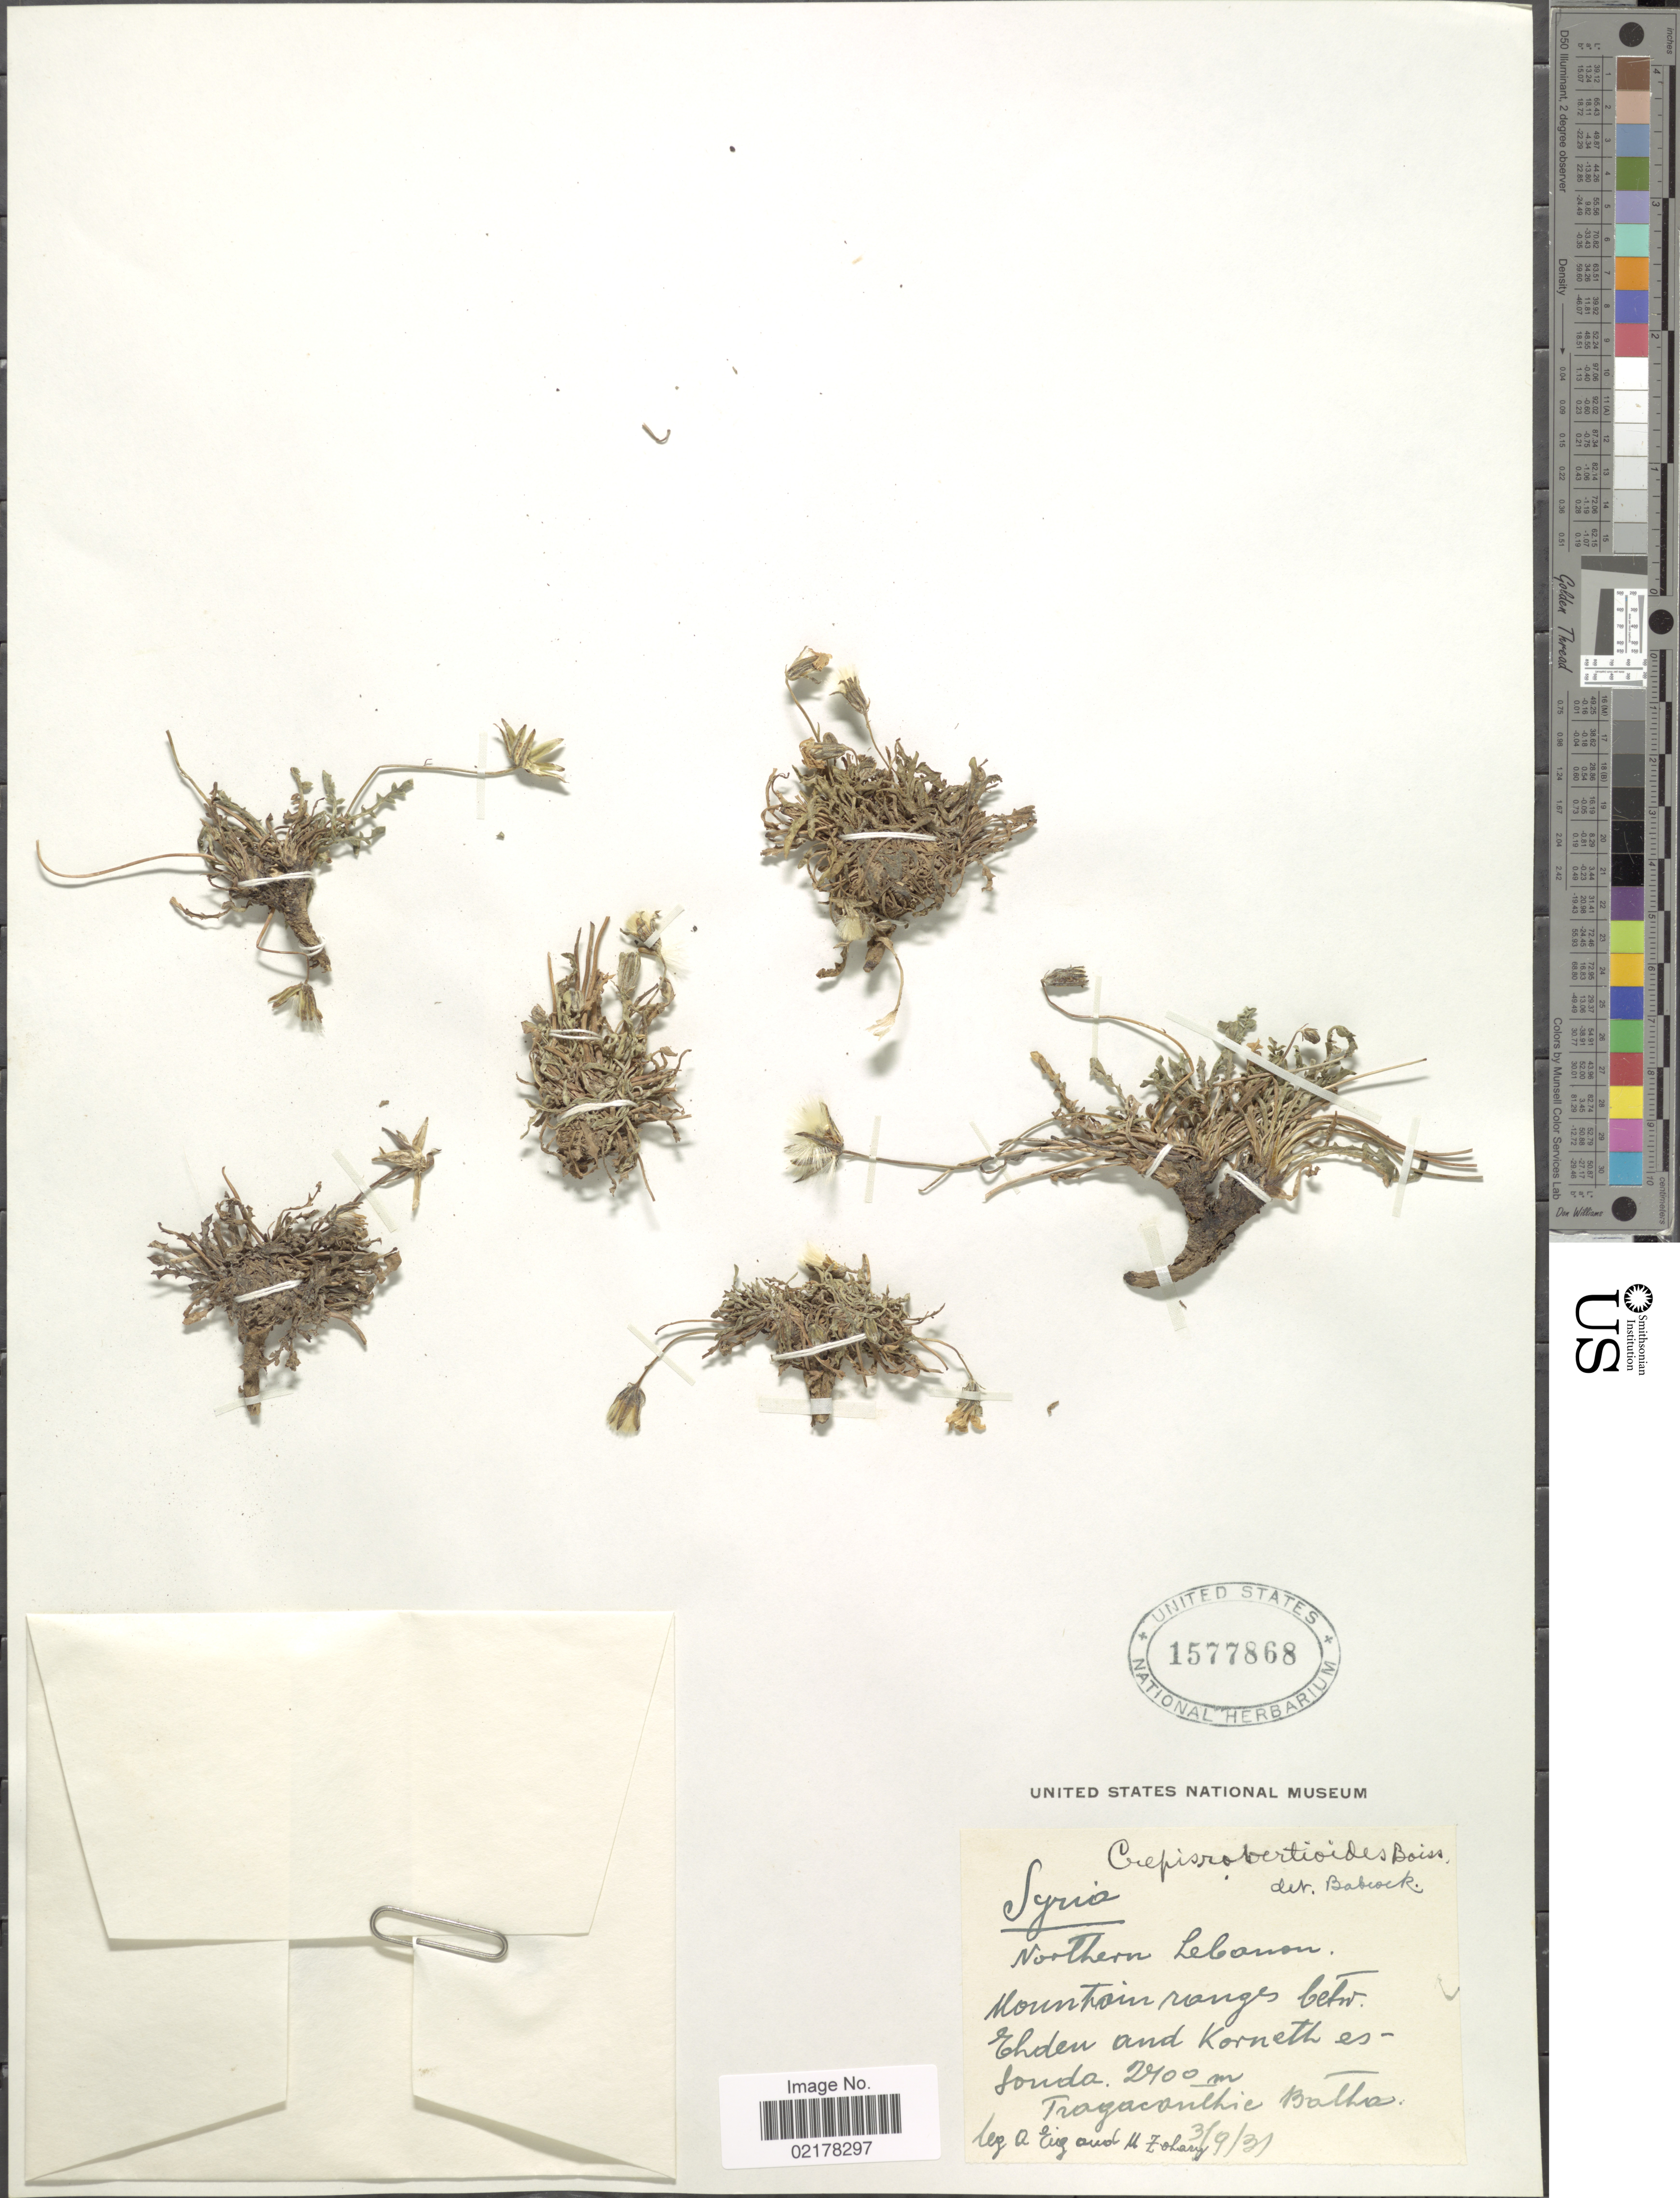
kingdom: Plantae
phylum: Tracheophyta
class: Magnoliopsida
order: Asterales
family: Asteraceae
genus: Crepis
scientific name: Crepis robertioides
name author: Boiss.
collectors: A. Eig & M. Zohary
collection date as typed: Transcribed d/m/y: 3/9/31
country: Syria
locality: Mountain ranges betw. Ehden and Kortnet essonda [interpreted]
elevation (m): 2400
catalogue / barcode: US 1577868